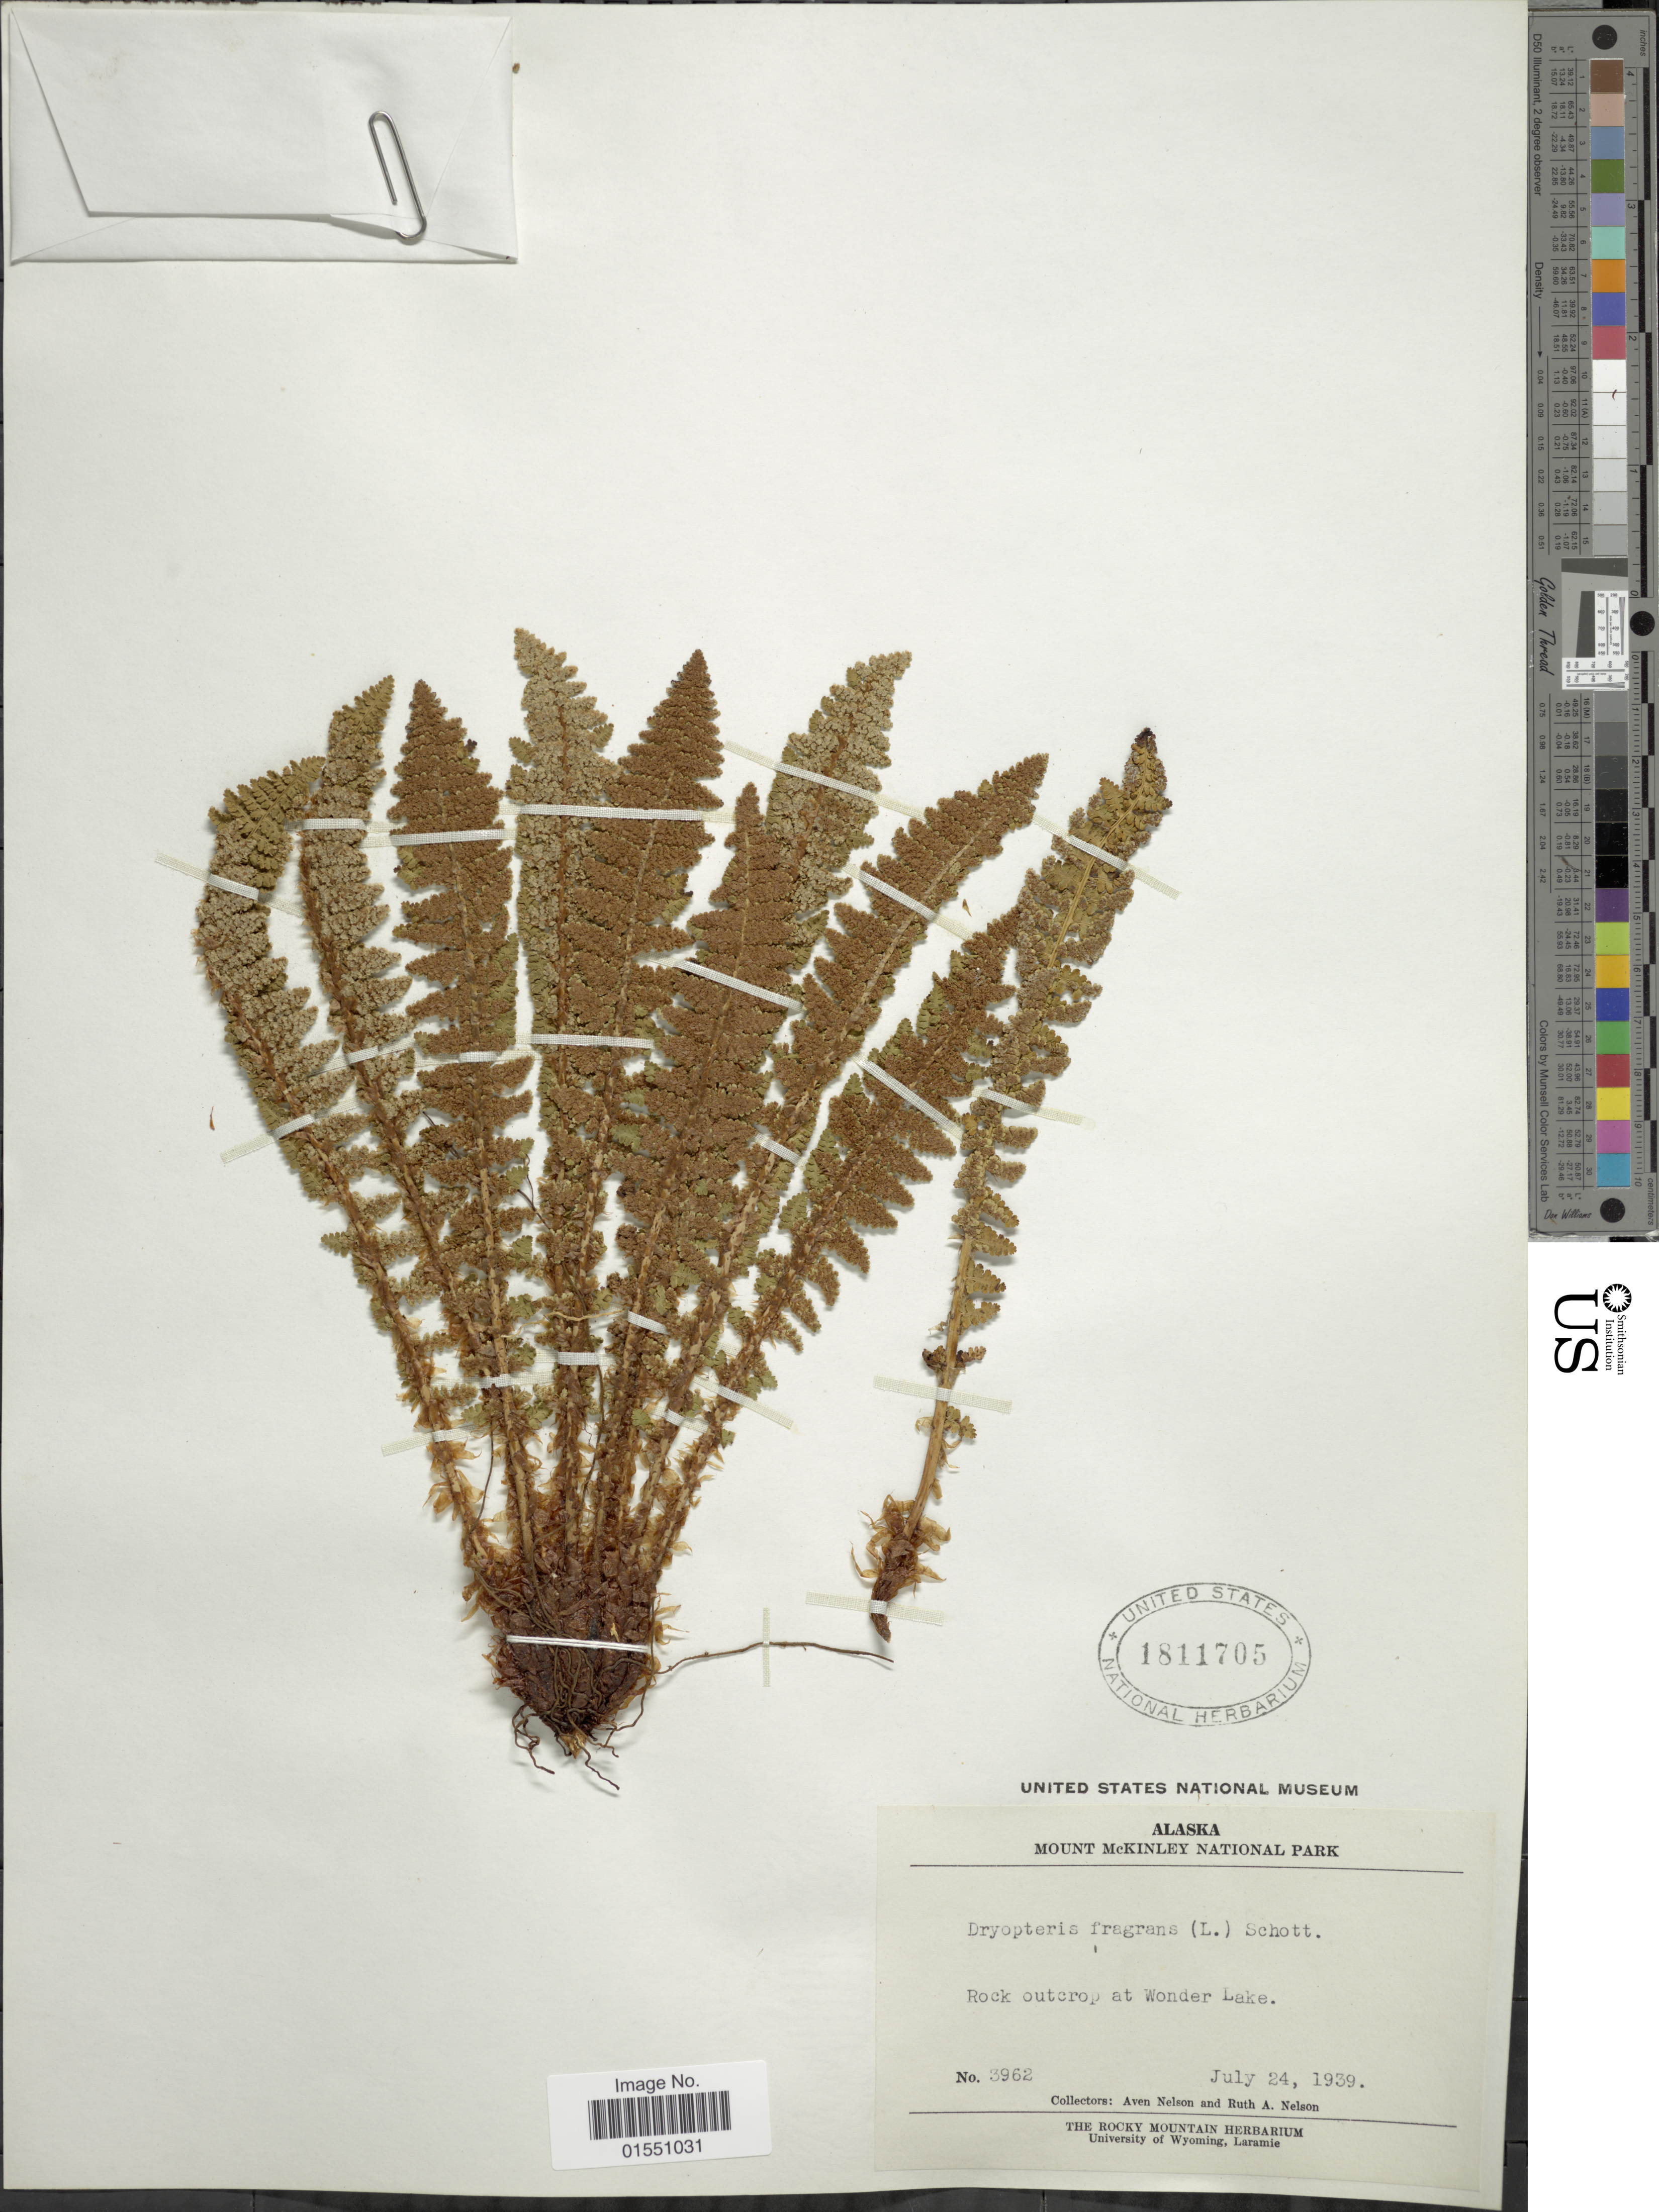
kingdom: Plantae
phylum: Tracheophyta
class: Polypodiopsida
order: Polypodiales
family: Dryopteridaceae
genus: Dryopteris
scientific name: Dryopteris fragrans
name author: (L.) Schott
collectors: A. Nelson & R. A. Nelson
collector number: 3962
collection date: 1939-07-24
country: United States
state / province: Alaska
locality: Mount McKinley National Park. Rock outerop at Wonder Lake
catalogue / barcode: US 1811705